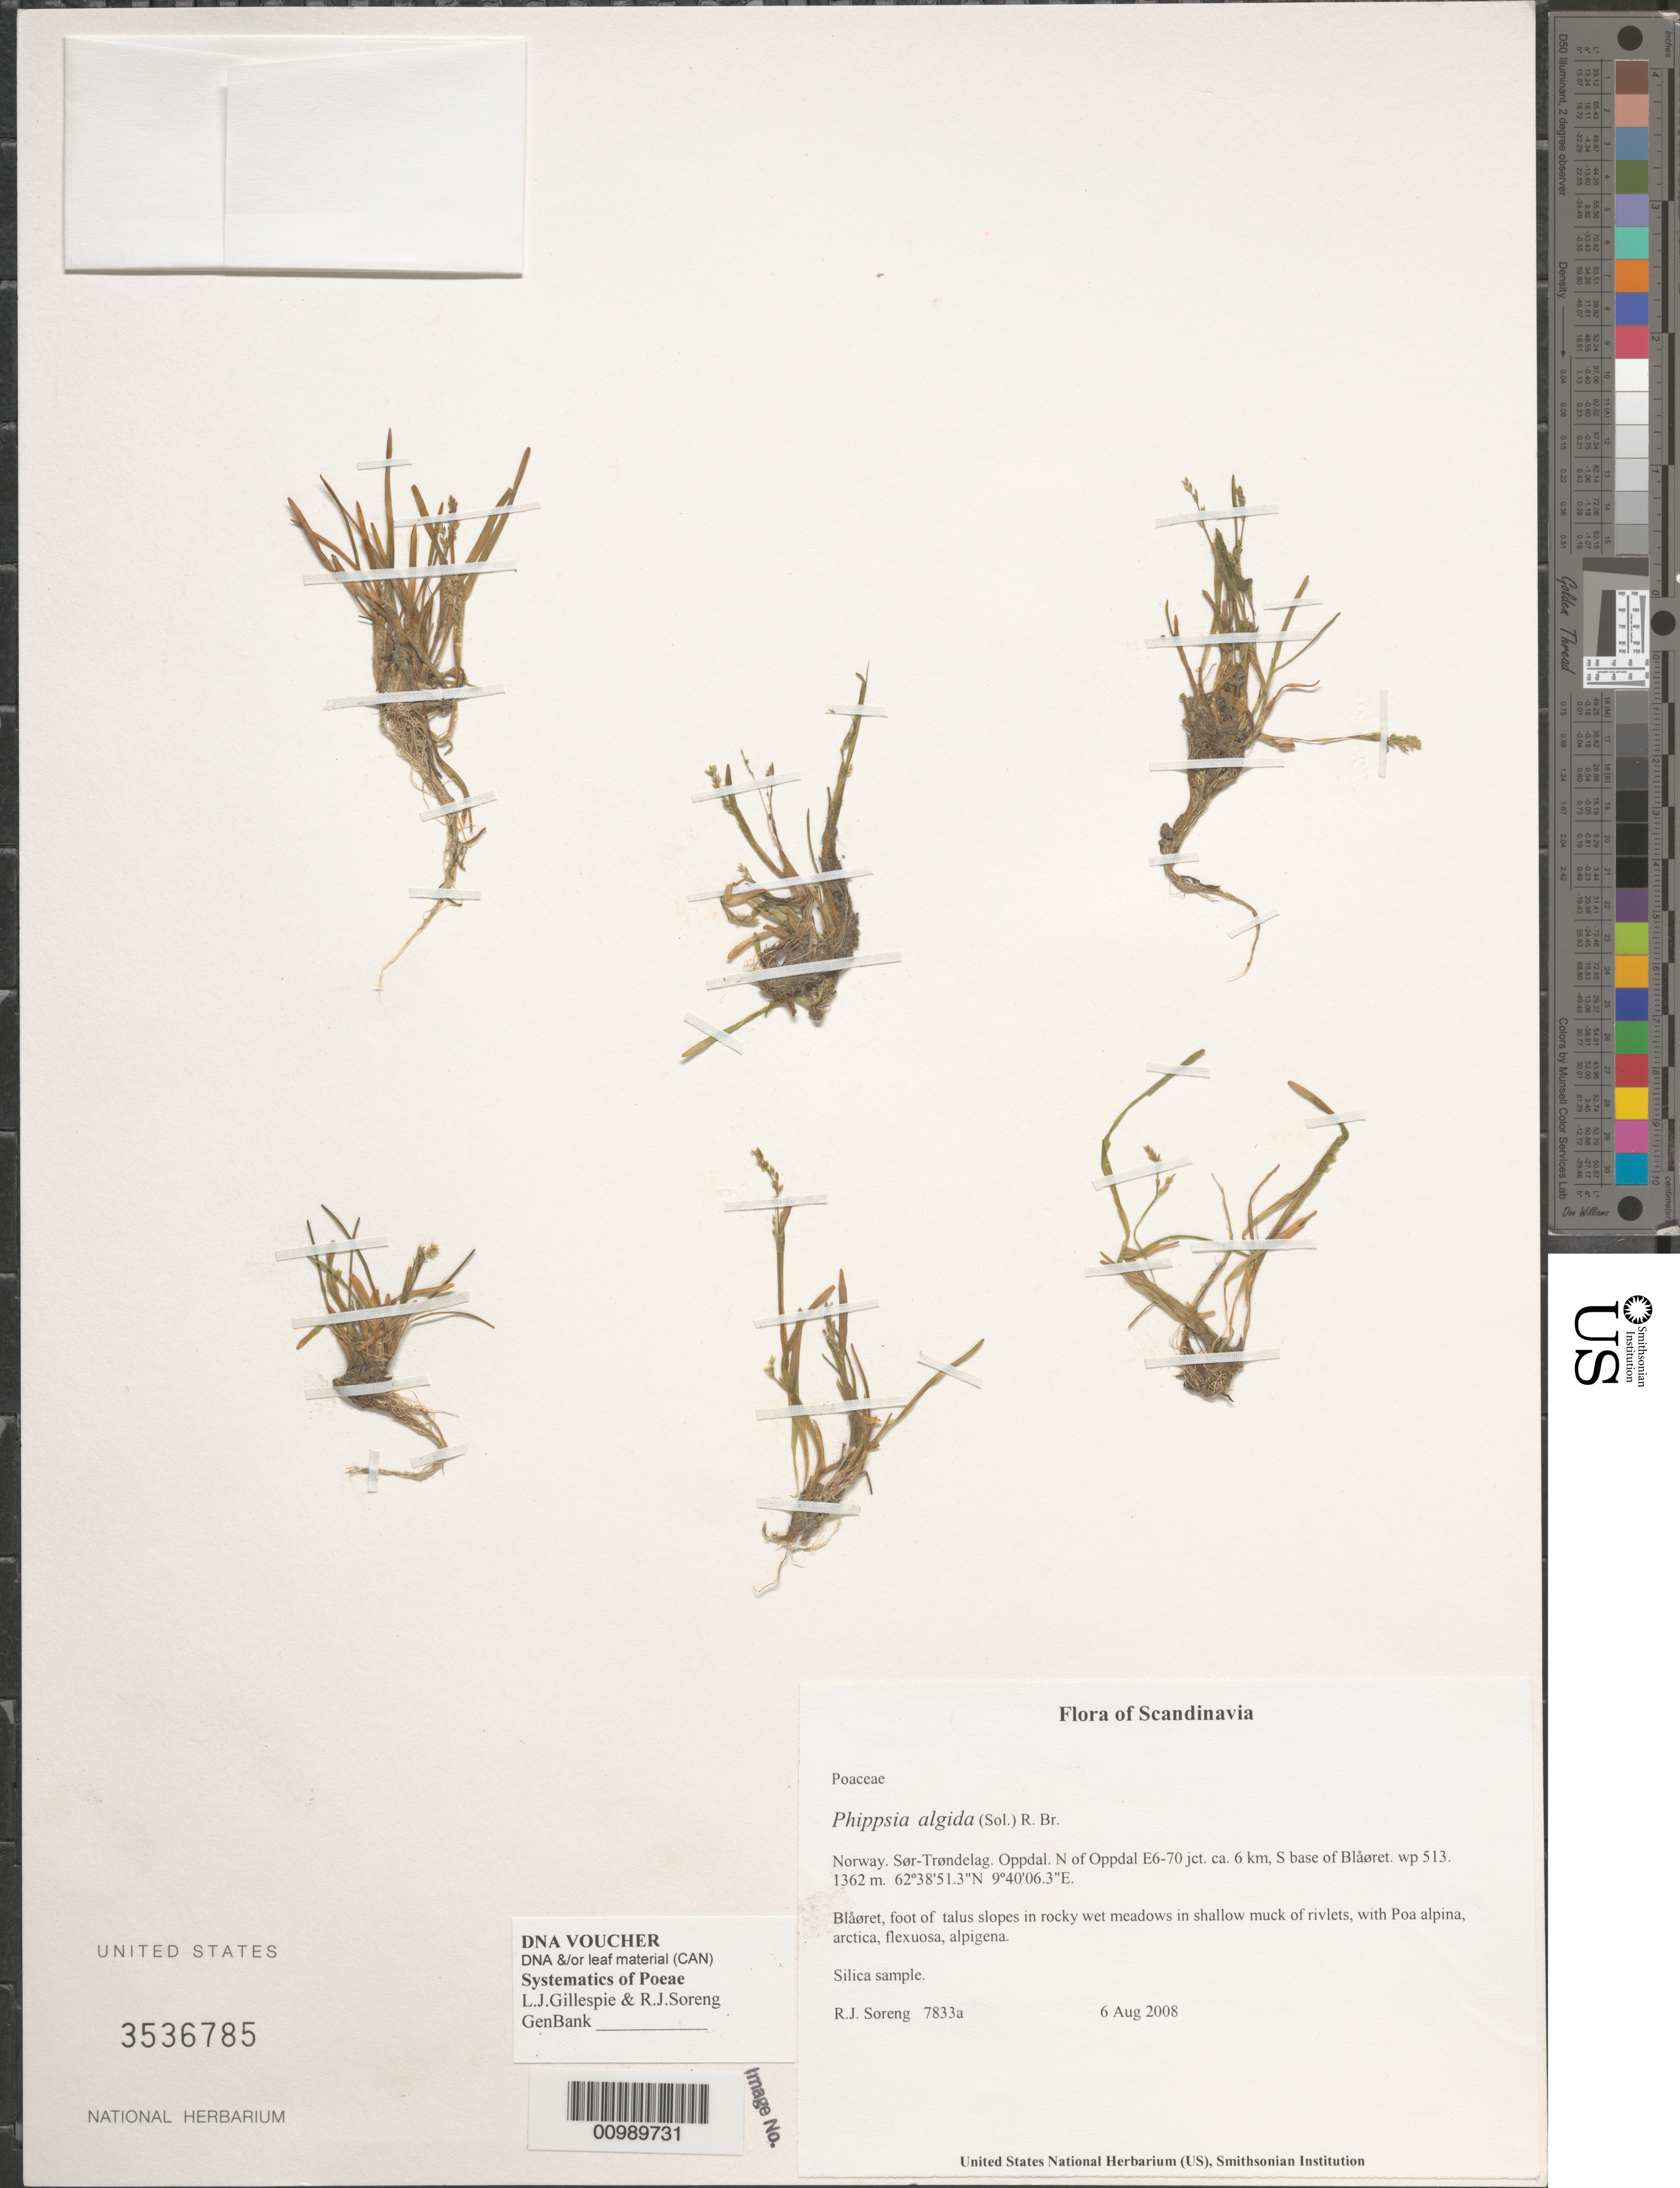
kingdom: Plantae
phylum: Tracheophyta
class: Liliopsida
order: Poales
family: Poaceae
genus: Phippsia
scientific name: Phippsia algida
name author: (Sol.) R. Br.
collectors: R. J. Soreng & N. L. Soreng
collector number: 7833-a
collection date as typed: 06 Aug 2008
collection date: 2008-08-06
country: Norway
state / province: Trøndelag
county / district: Oppdal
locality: N of Oppdal E6-70 jct. ca. 6 km, S base of Blåøret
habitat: Blåøret, foot of talus slopes in rocky wet meadows in shallow muck of rivlets, with Poa alpina, arctica, flexuosa, alpigena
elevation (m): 1362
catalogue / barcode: US 3536785